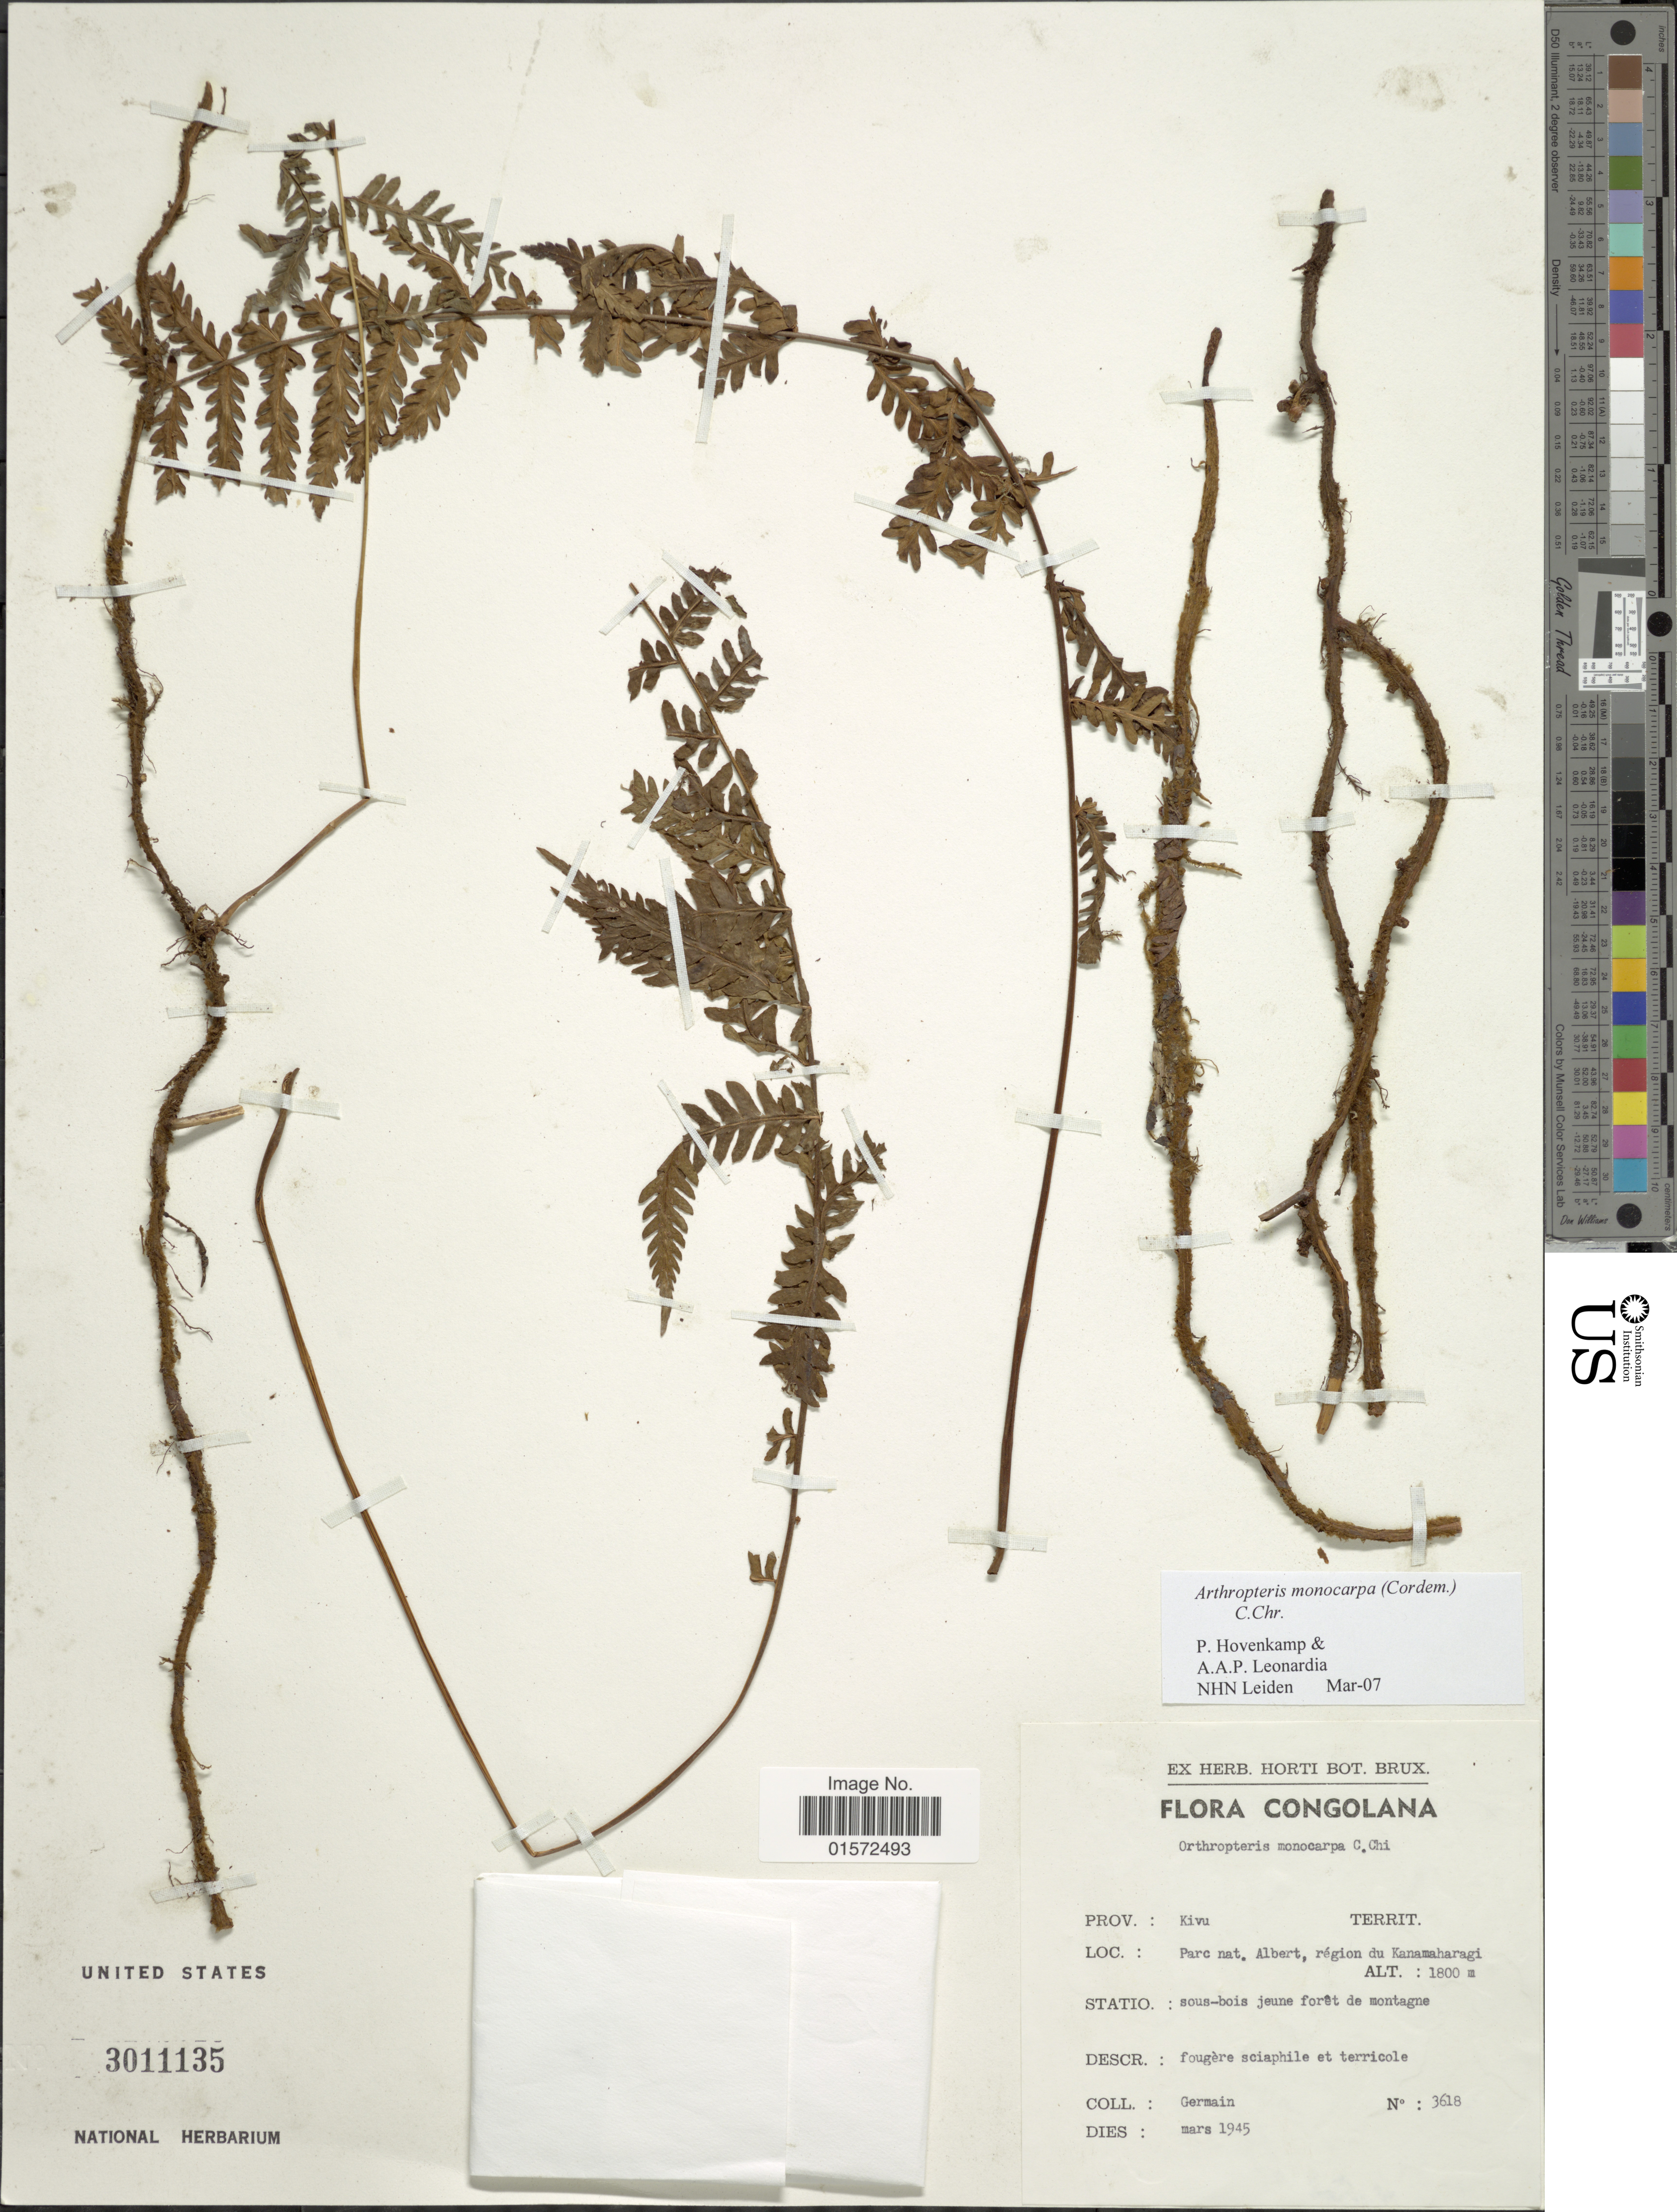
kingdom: Plantae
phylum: Tracheophyta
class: Polypodiopsida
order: Polypodiales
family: Tectariaceae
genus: Arthropteris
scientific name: Arthropteris monocarpa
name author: (Cordem.) C. Chr.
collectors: -. Germain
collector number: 3618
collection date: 1945-03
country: Congo, Democratic Republic of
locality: Kivu, Parc nat, Albert, region du Kanamaharagi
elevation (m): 1800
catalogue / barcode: US 3011135